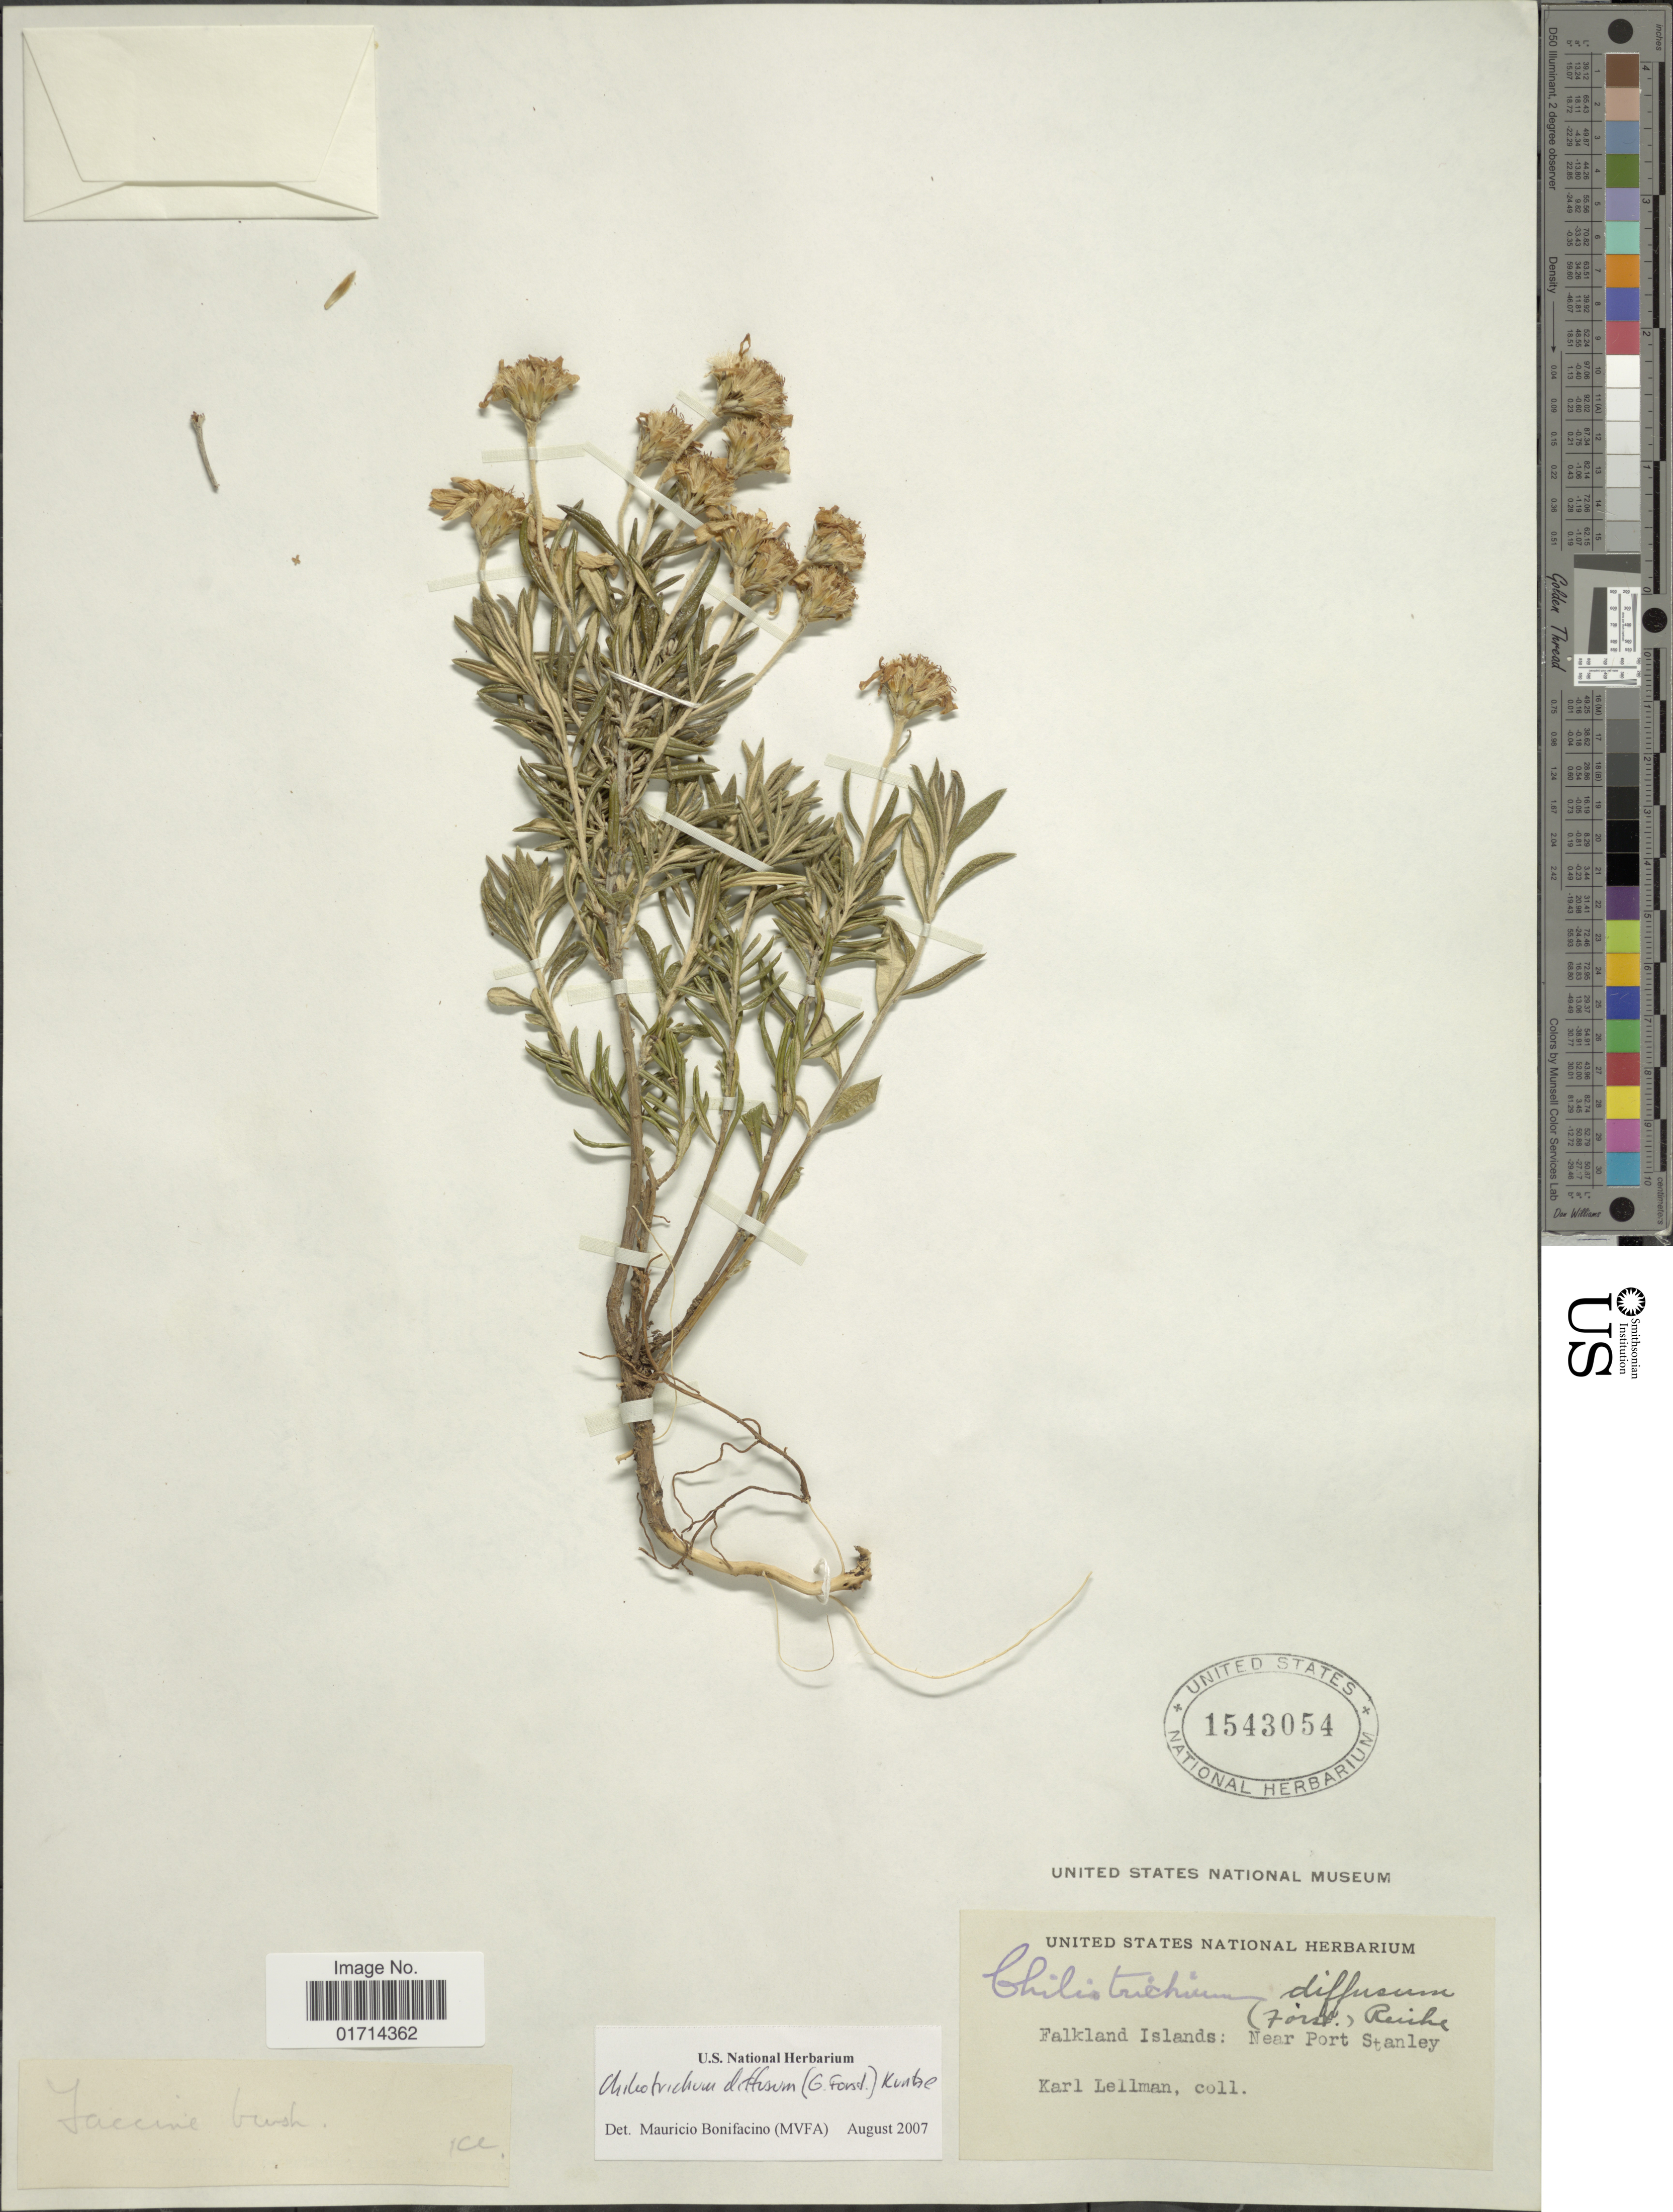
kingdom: Plantae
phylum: Tracheophyta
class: Magnoliopsida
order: Asterales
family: Asteraceae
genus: Chiliotrichum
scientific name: Chiliotrichum diffusum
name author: (G. Forst.) Kuntze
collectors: K. Lellman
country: Falkland Islands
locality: Falkland Islands: Near Port Stanley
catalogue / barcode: US 1543054